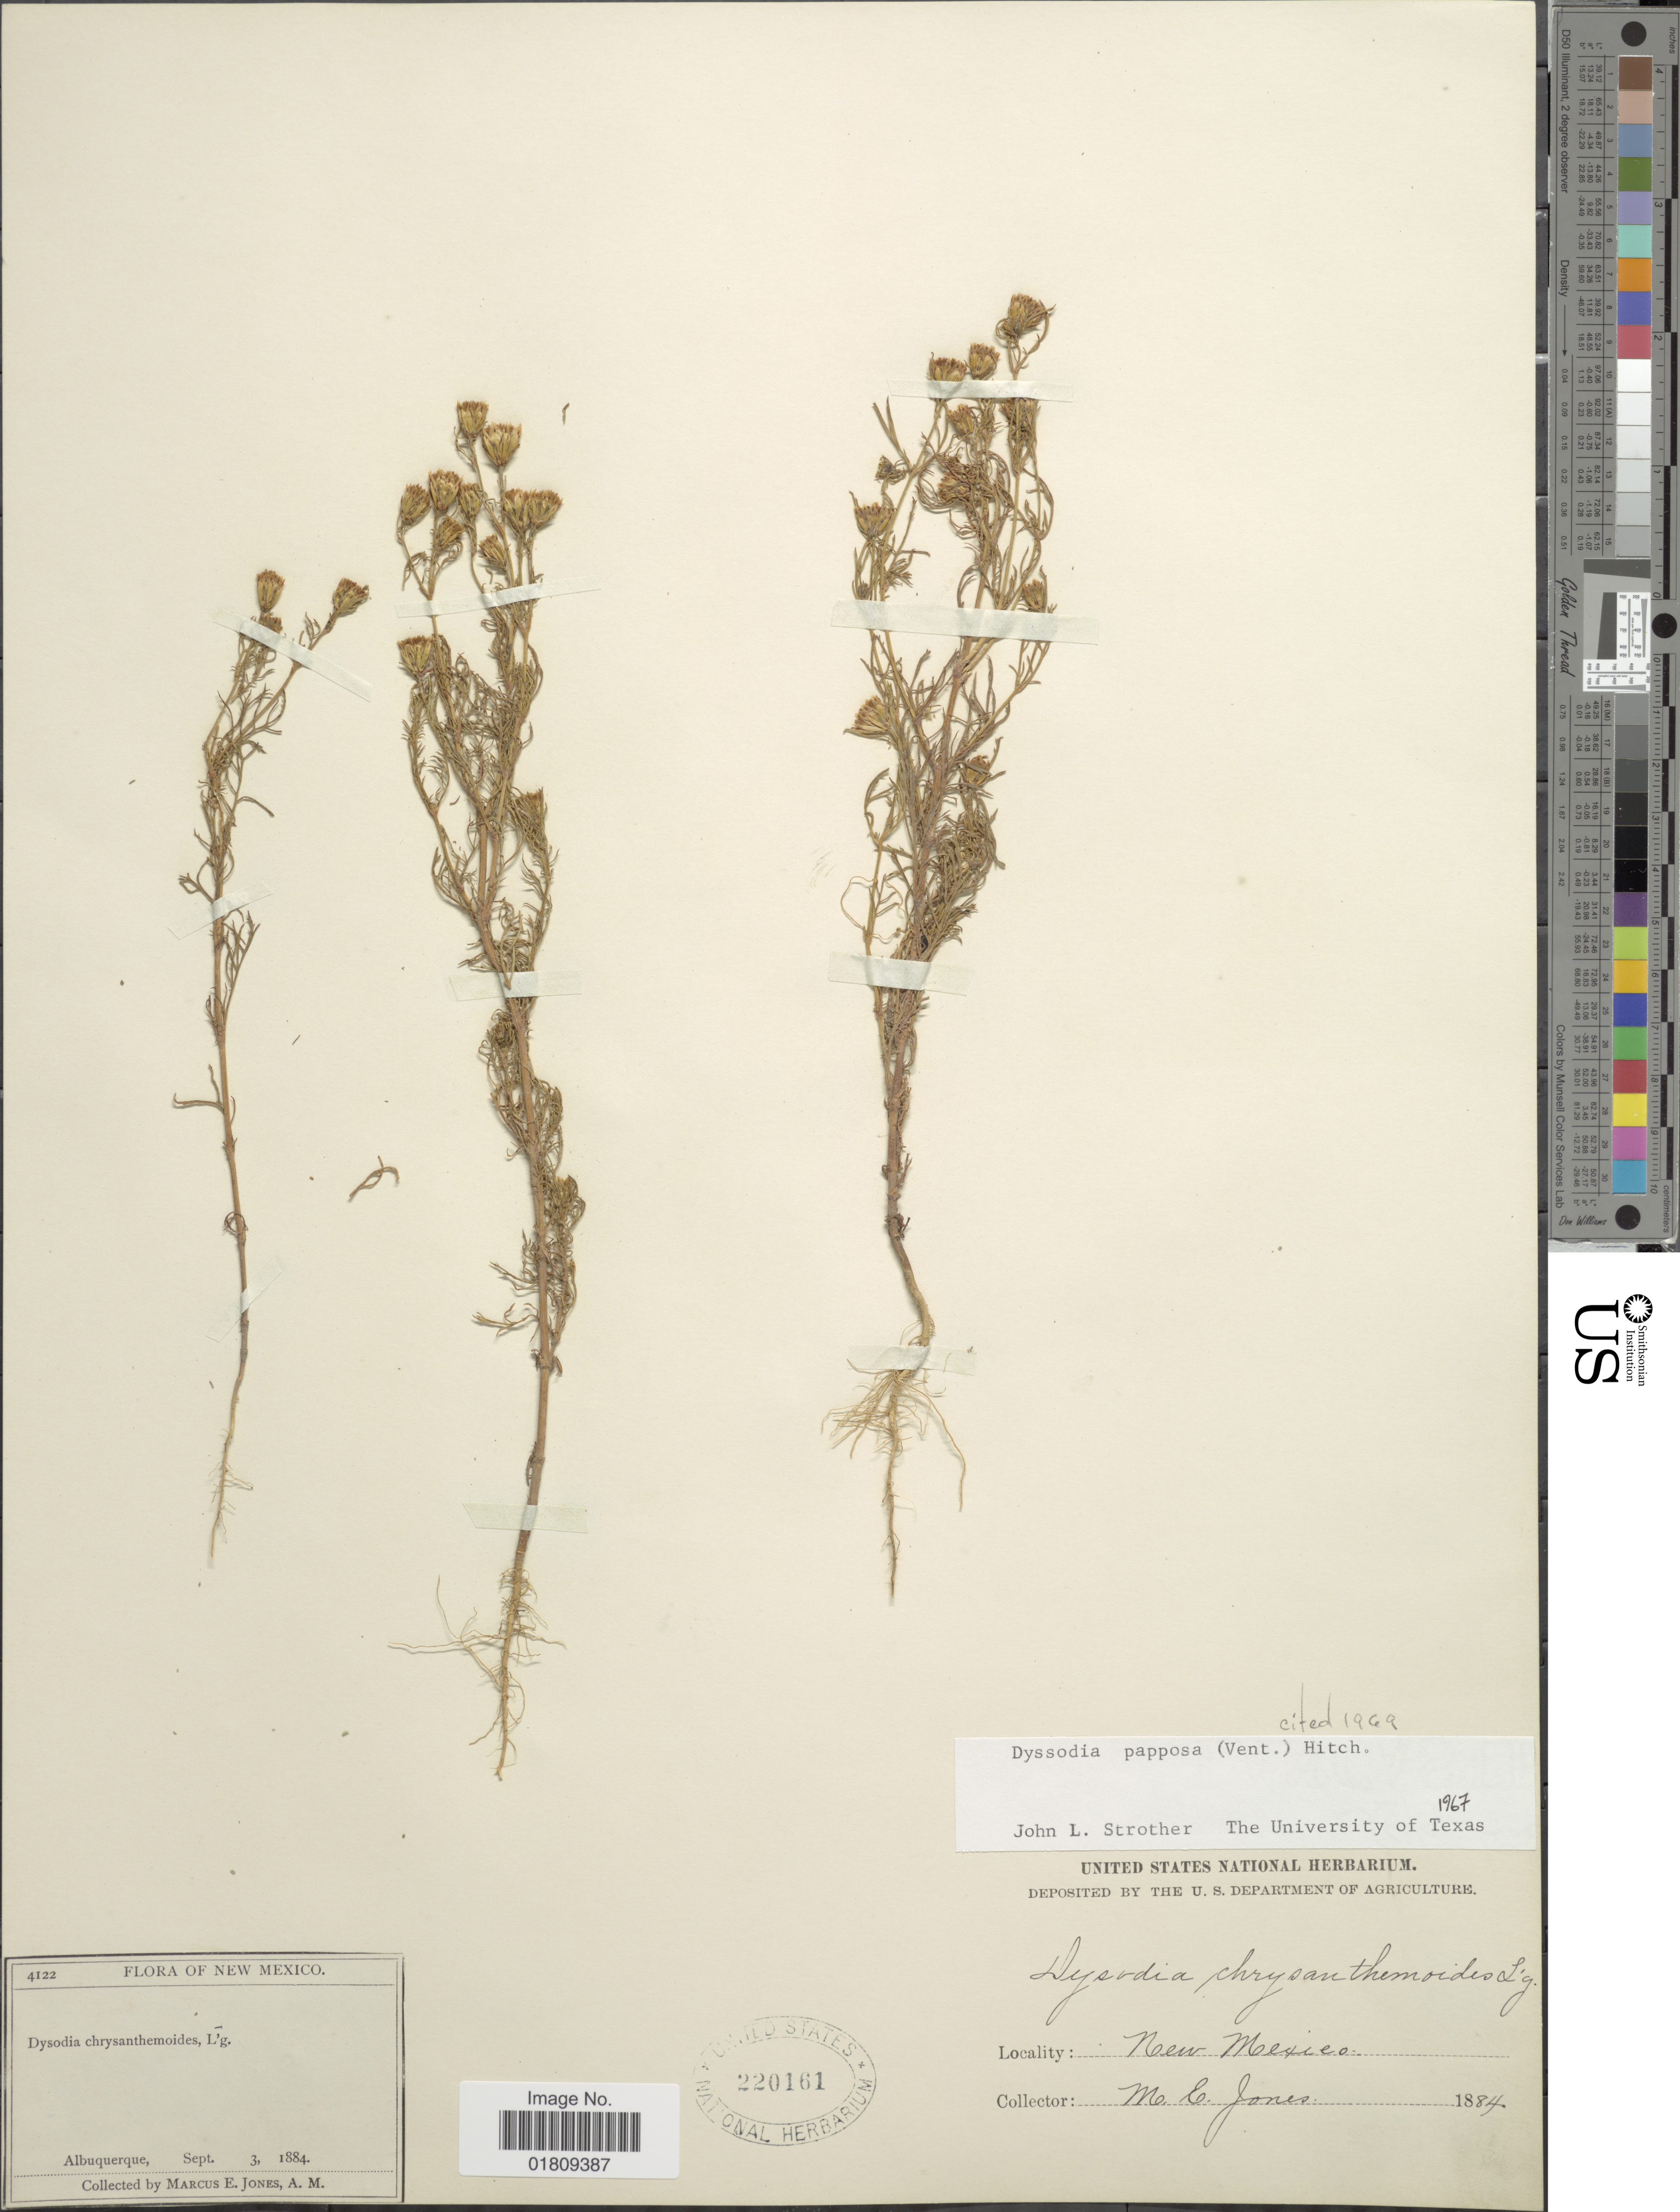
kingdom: Plantae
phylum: Tracheophyta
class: Magnoliopsida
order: Asterales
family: Asteraceae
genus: Dyssodia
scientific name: Dyssodia papposa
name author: (Vent.) Hitchc.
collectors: M. E. Jones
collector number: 4122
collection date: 1884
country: United States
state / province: New Mexico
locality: Albuquerque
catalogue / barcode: US 220161